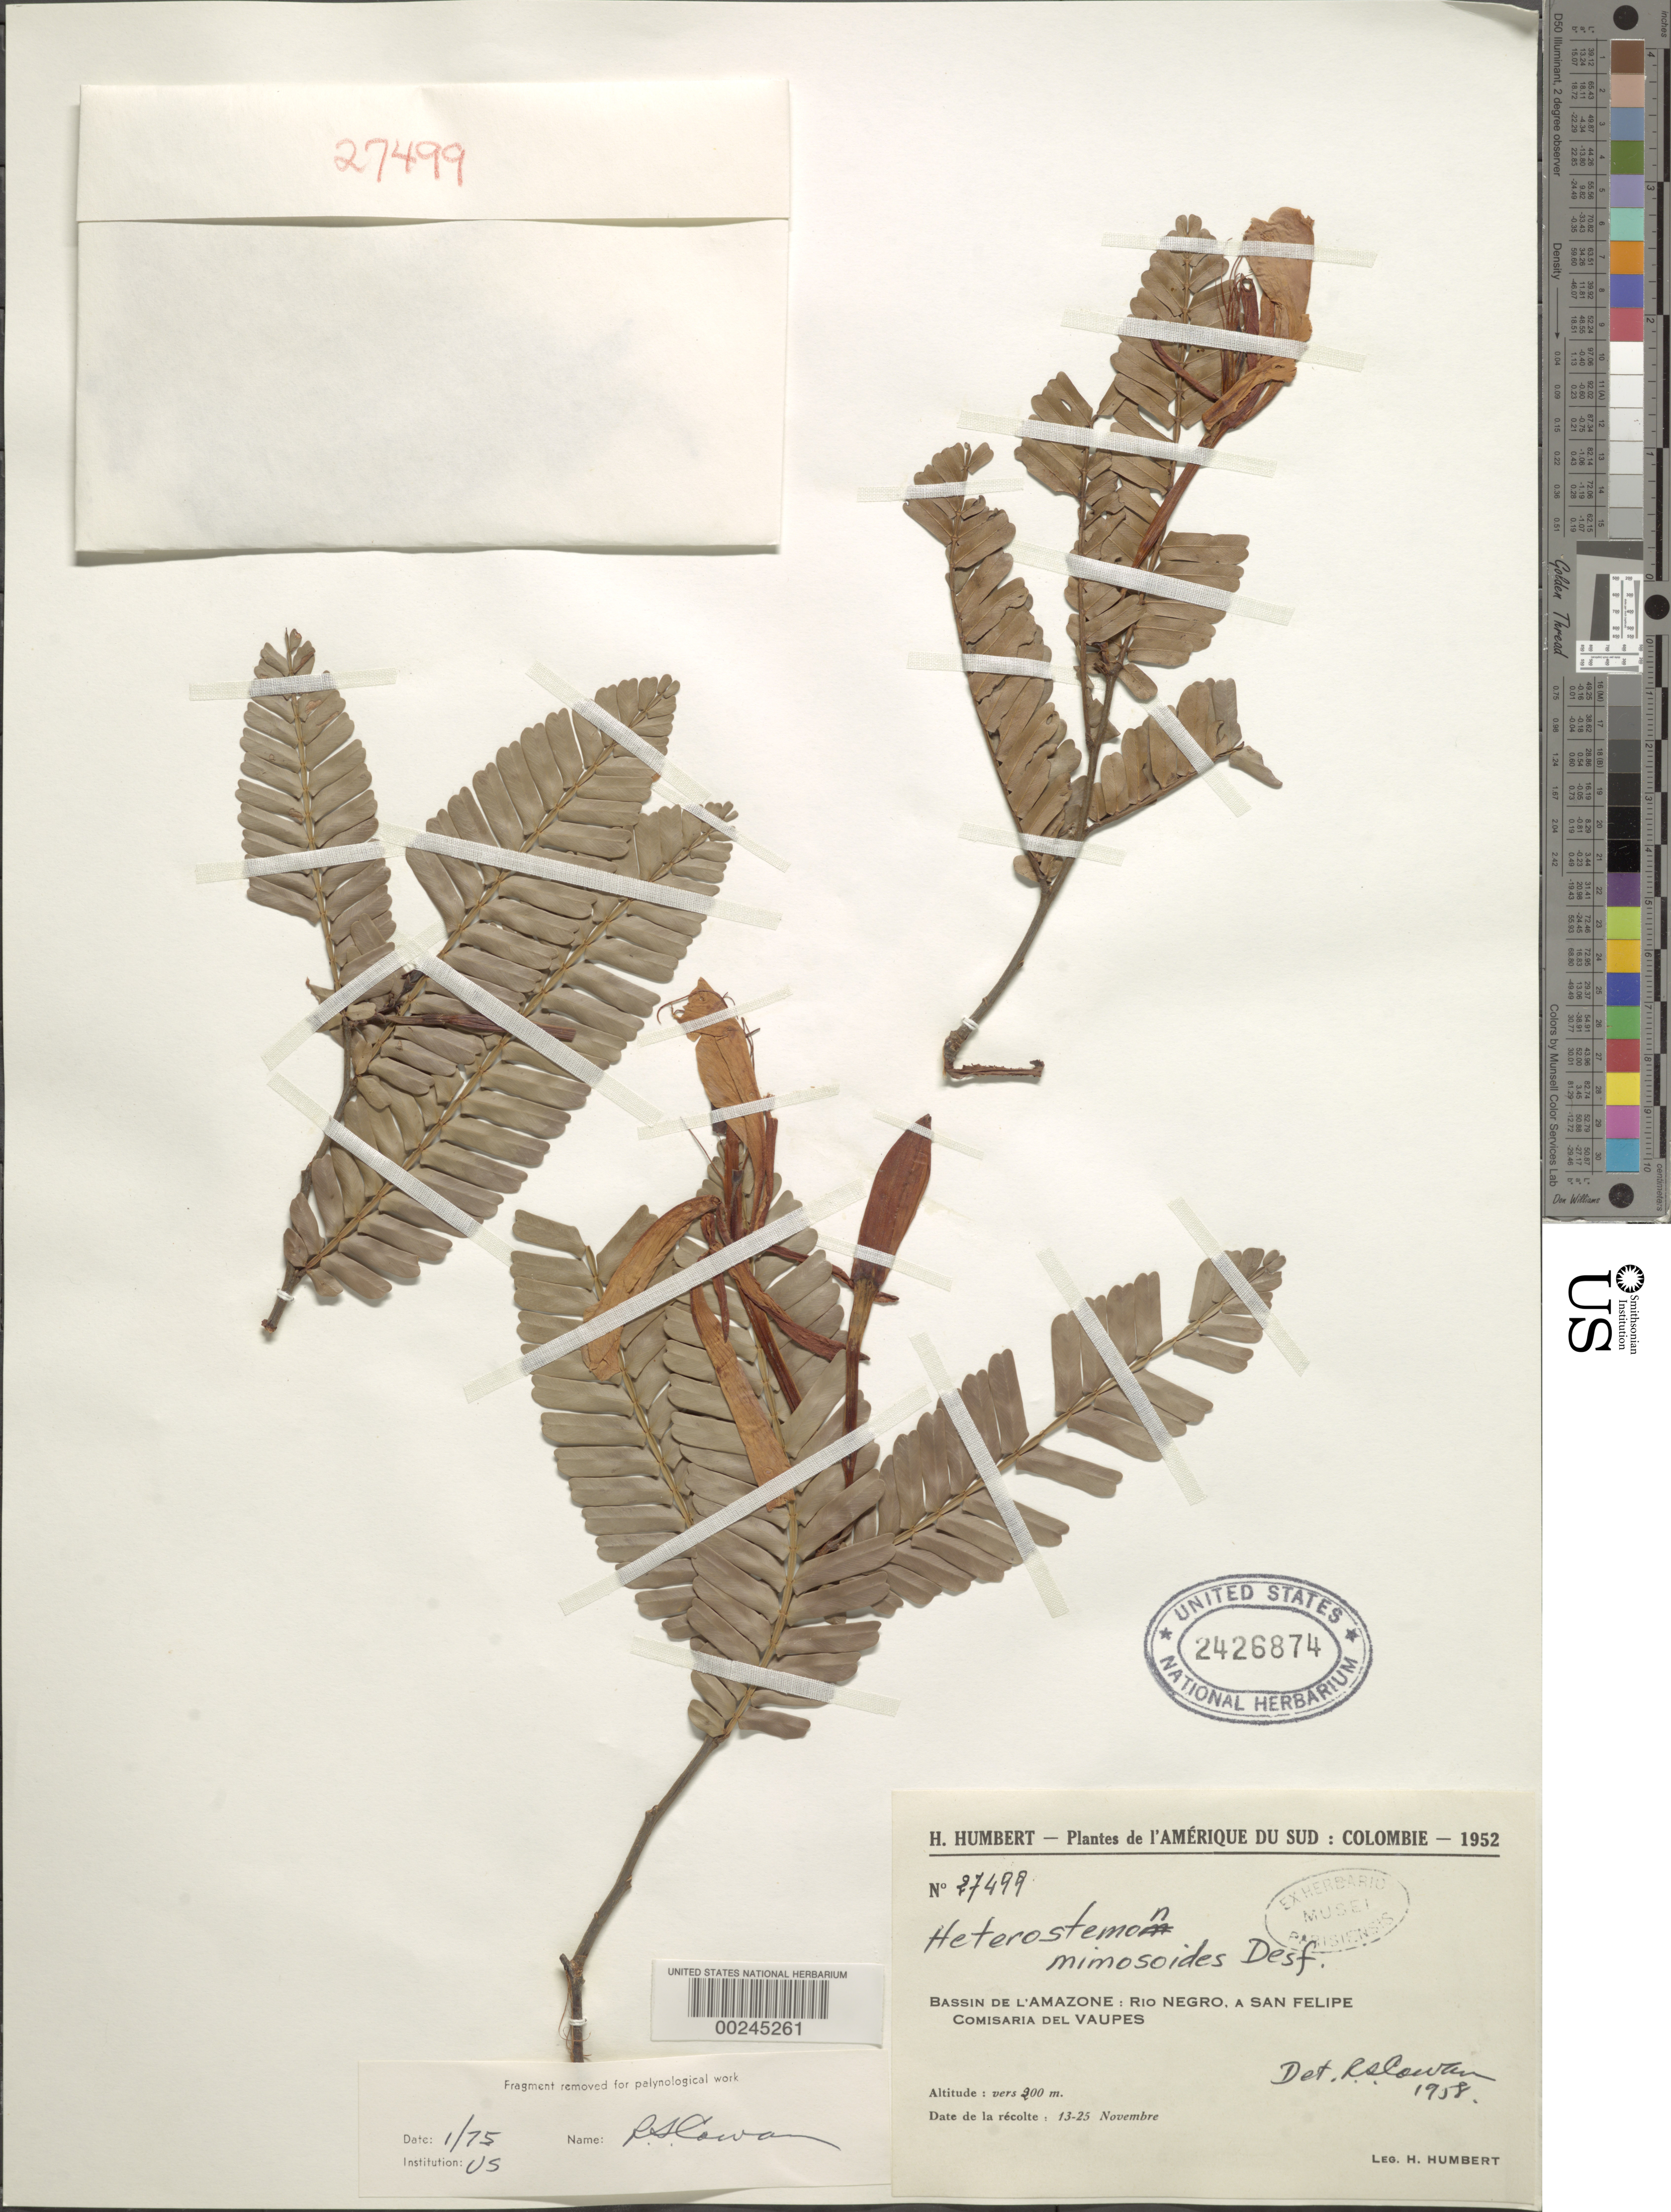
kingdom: Plantae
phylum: Tracheophyta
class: Magnoliopsida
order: Fabales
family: Fabaceae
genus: Heterostemon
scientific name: Heterostemon mimosoides var. mimosoides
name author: Desf.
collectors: H. Humbert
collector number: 27499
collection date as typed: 13 Nov 1952 to 25 Nov 1952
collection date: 1952-11-13/1952-11-25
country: Colombia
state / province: Vaupés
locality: Basin of Amazon; Rio Negro; San Felipe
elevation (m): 200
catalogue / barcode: US 2426874